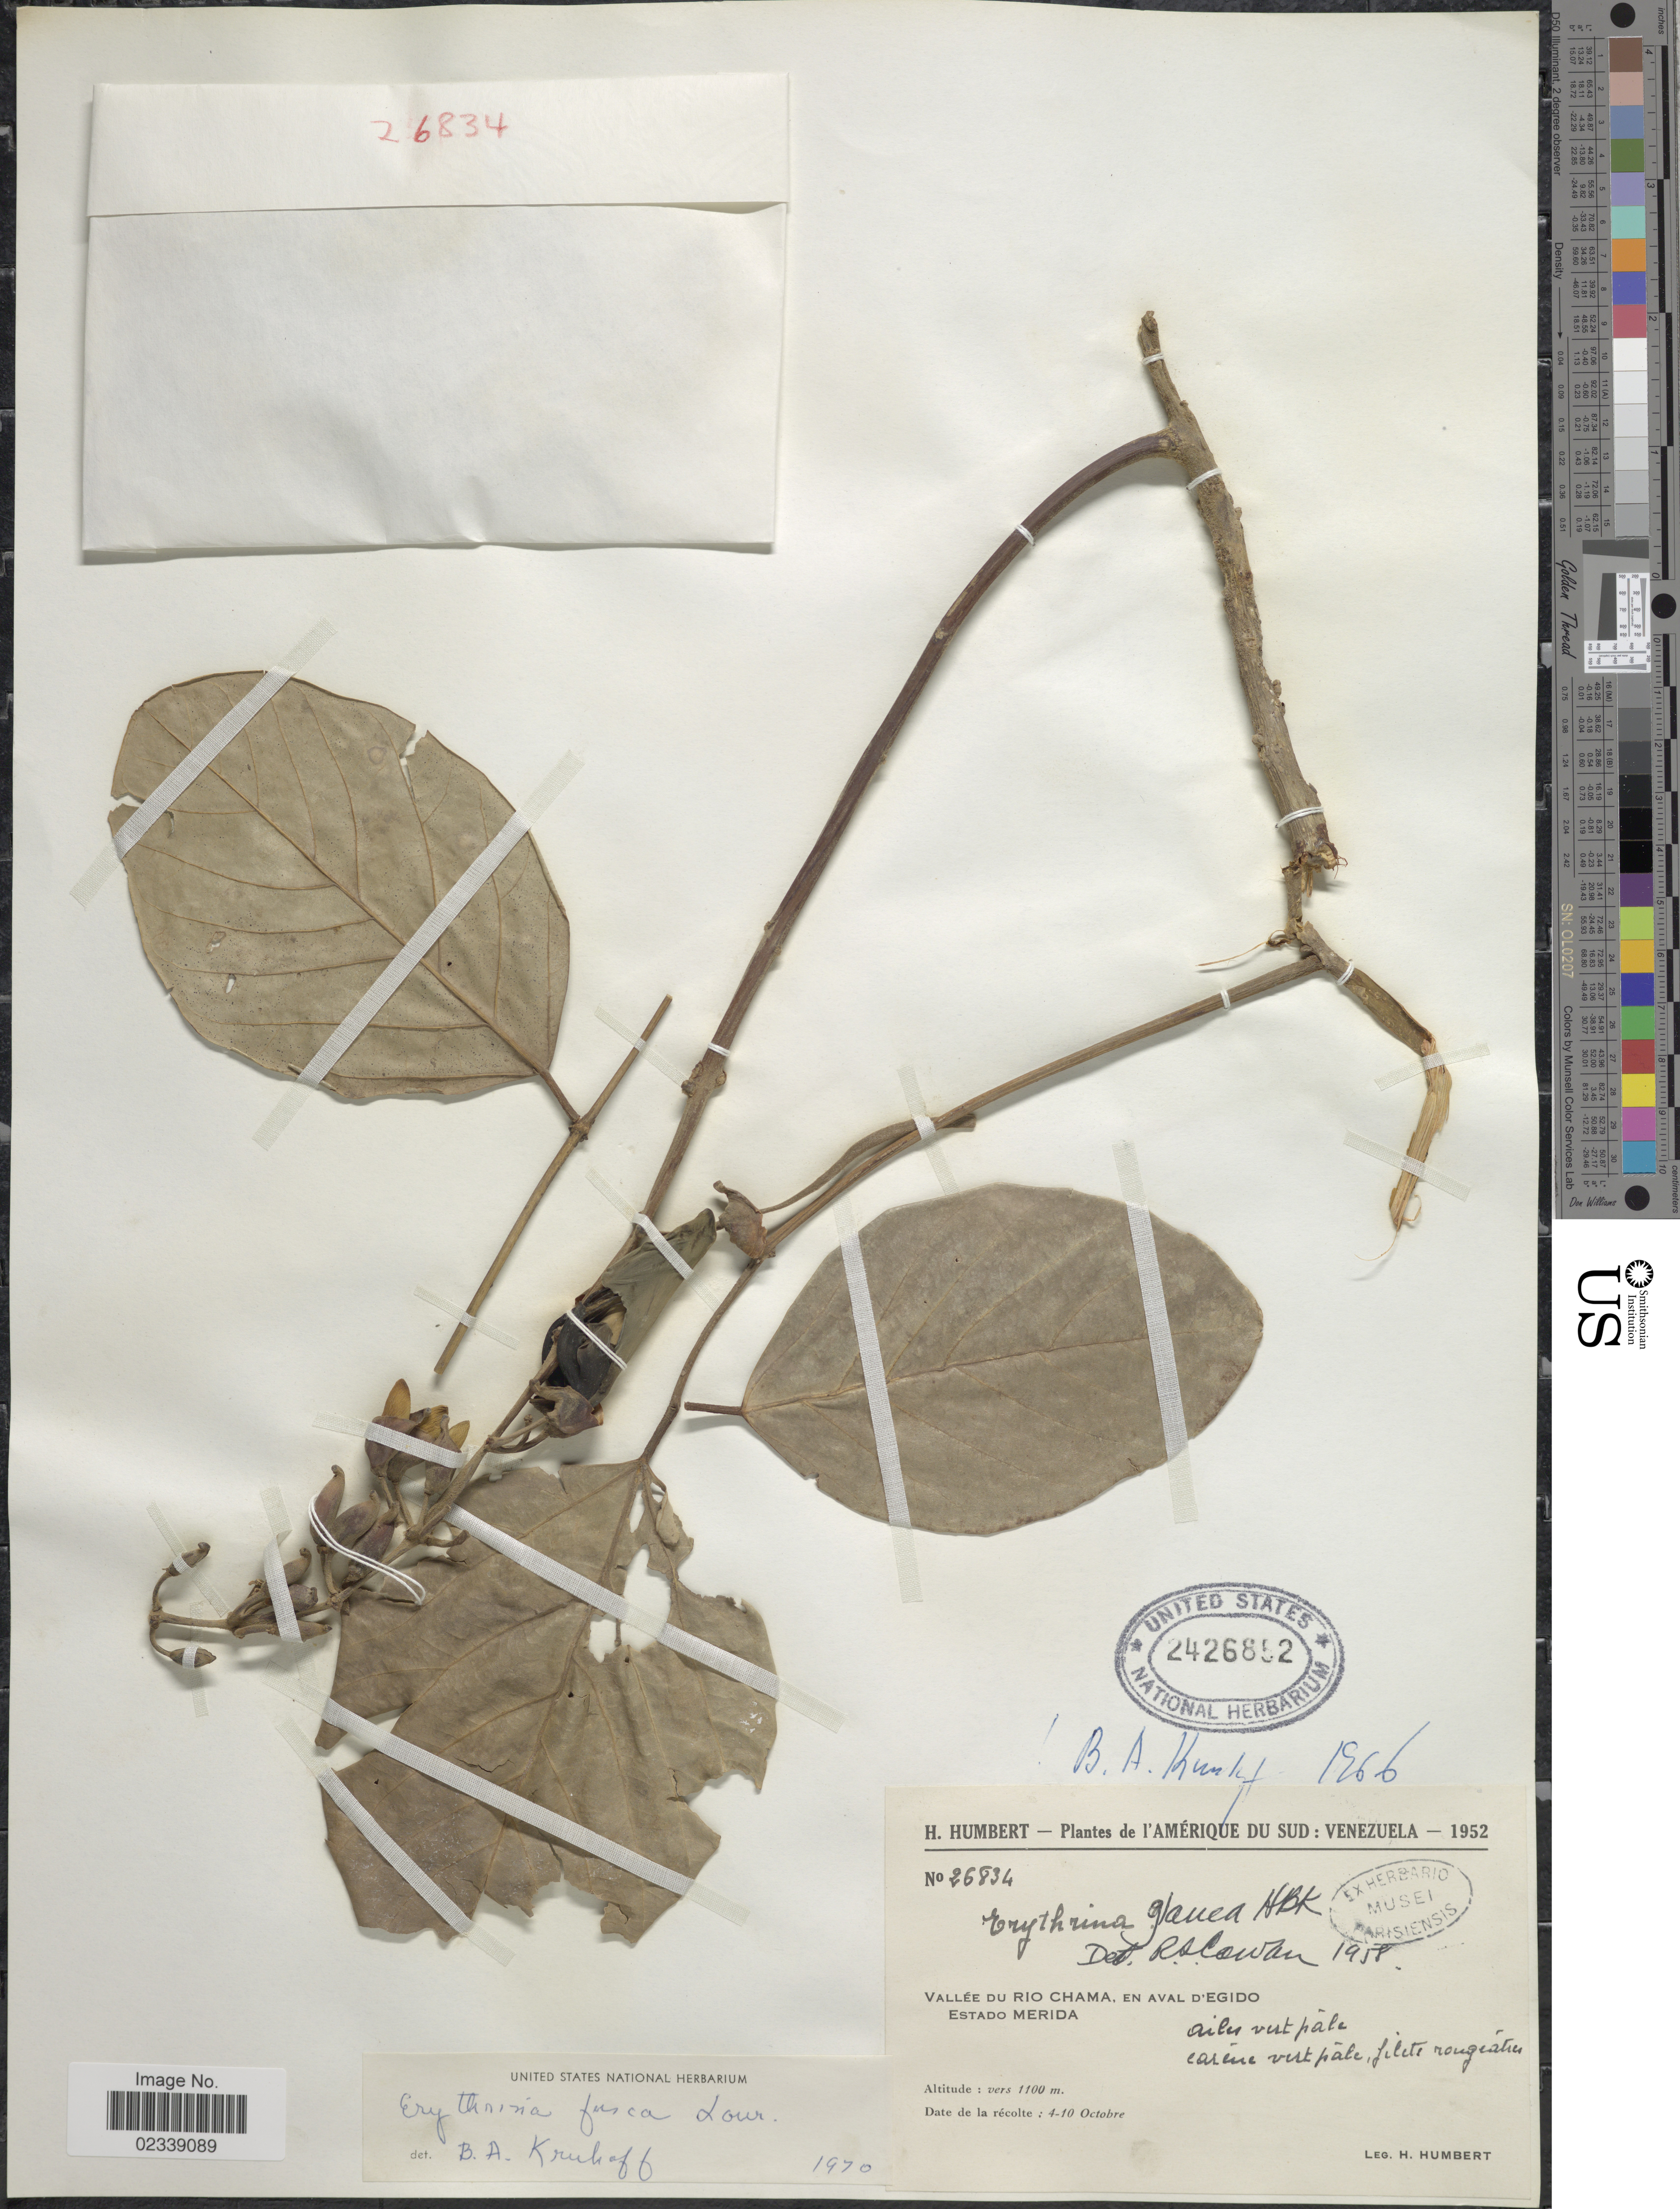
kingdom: Plantae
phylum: Tracheophyta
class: Magnoliopsida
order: Fabales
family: Fabaceae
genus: Erythrina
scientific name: Erythrina fusca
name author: Lour.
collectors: H. Humbert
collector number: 26834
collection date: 1952-10-04/1952-10-10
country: Venezuela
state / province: Mérida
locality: Vallee du Rio Chama, en aval d'Egido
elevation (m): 1100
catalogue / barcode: US 2426852